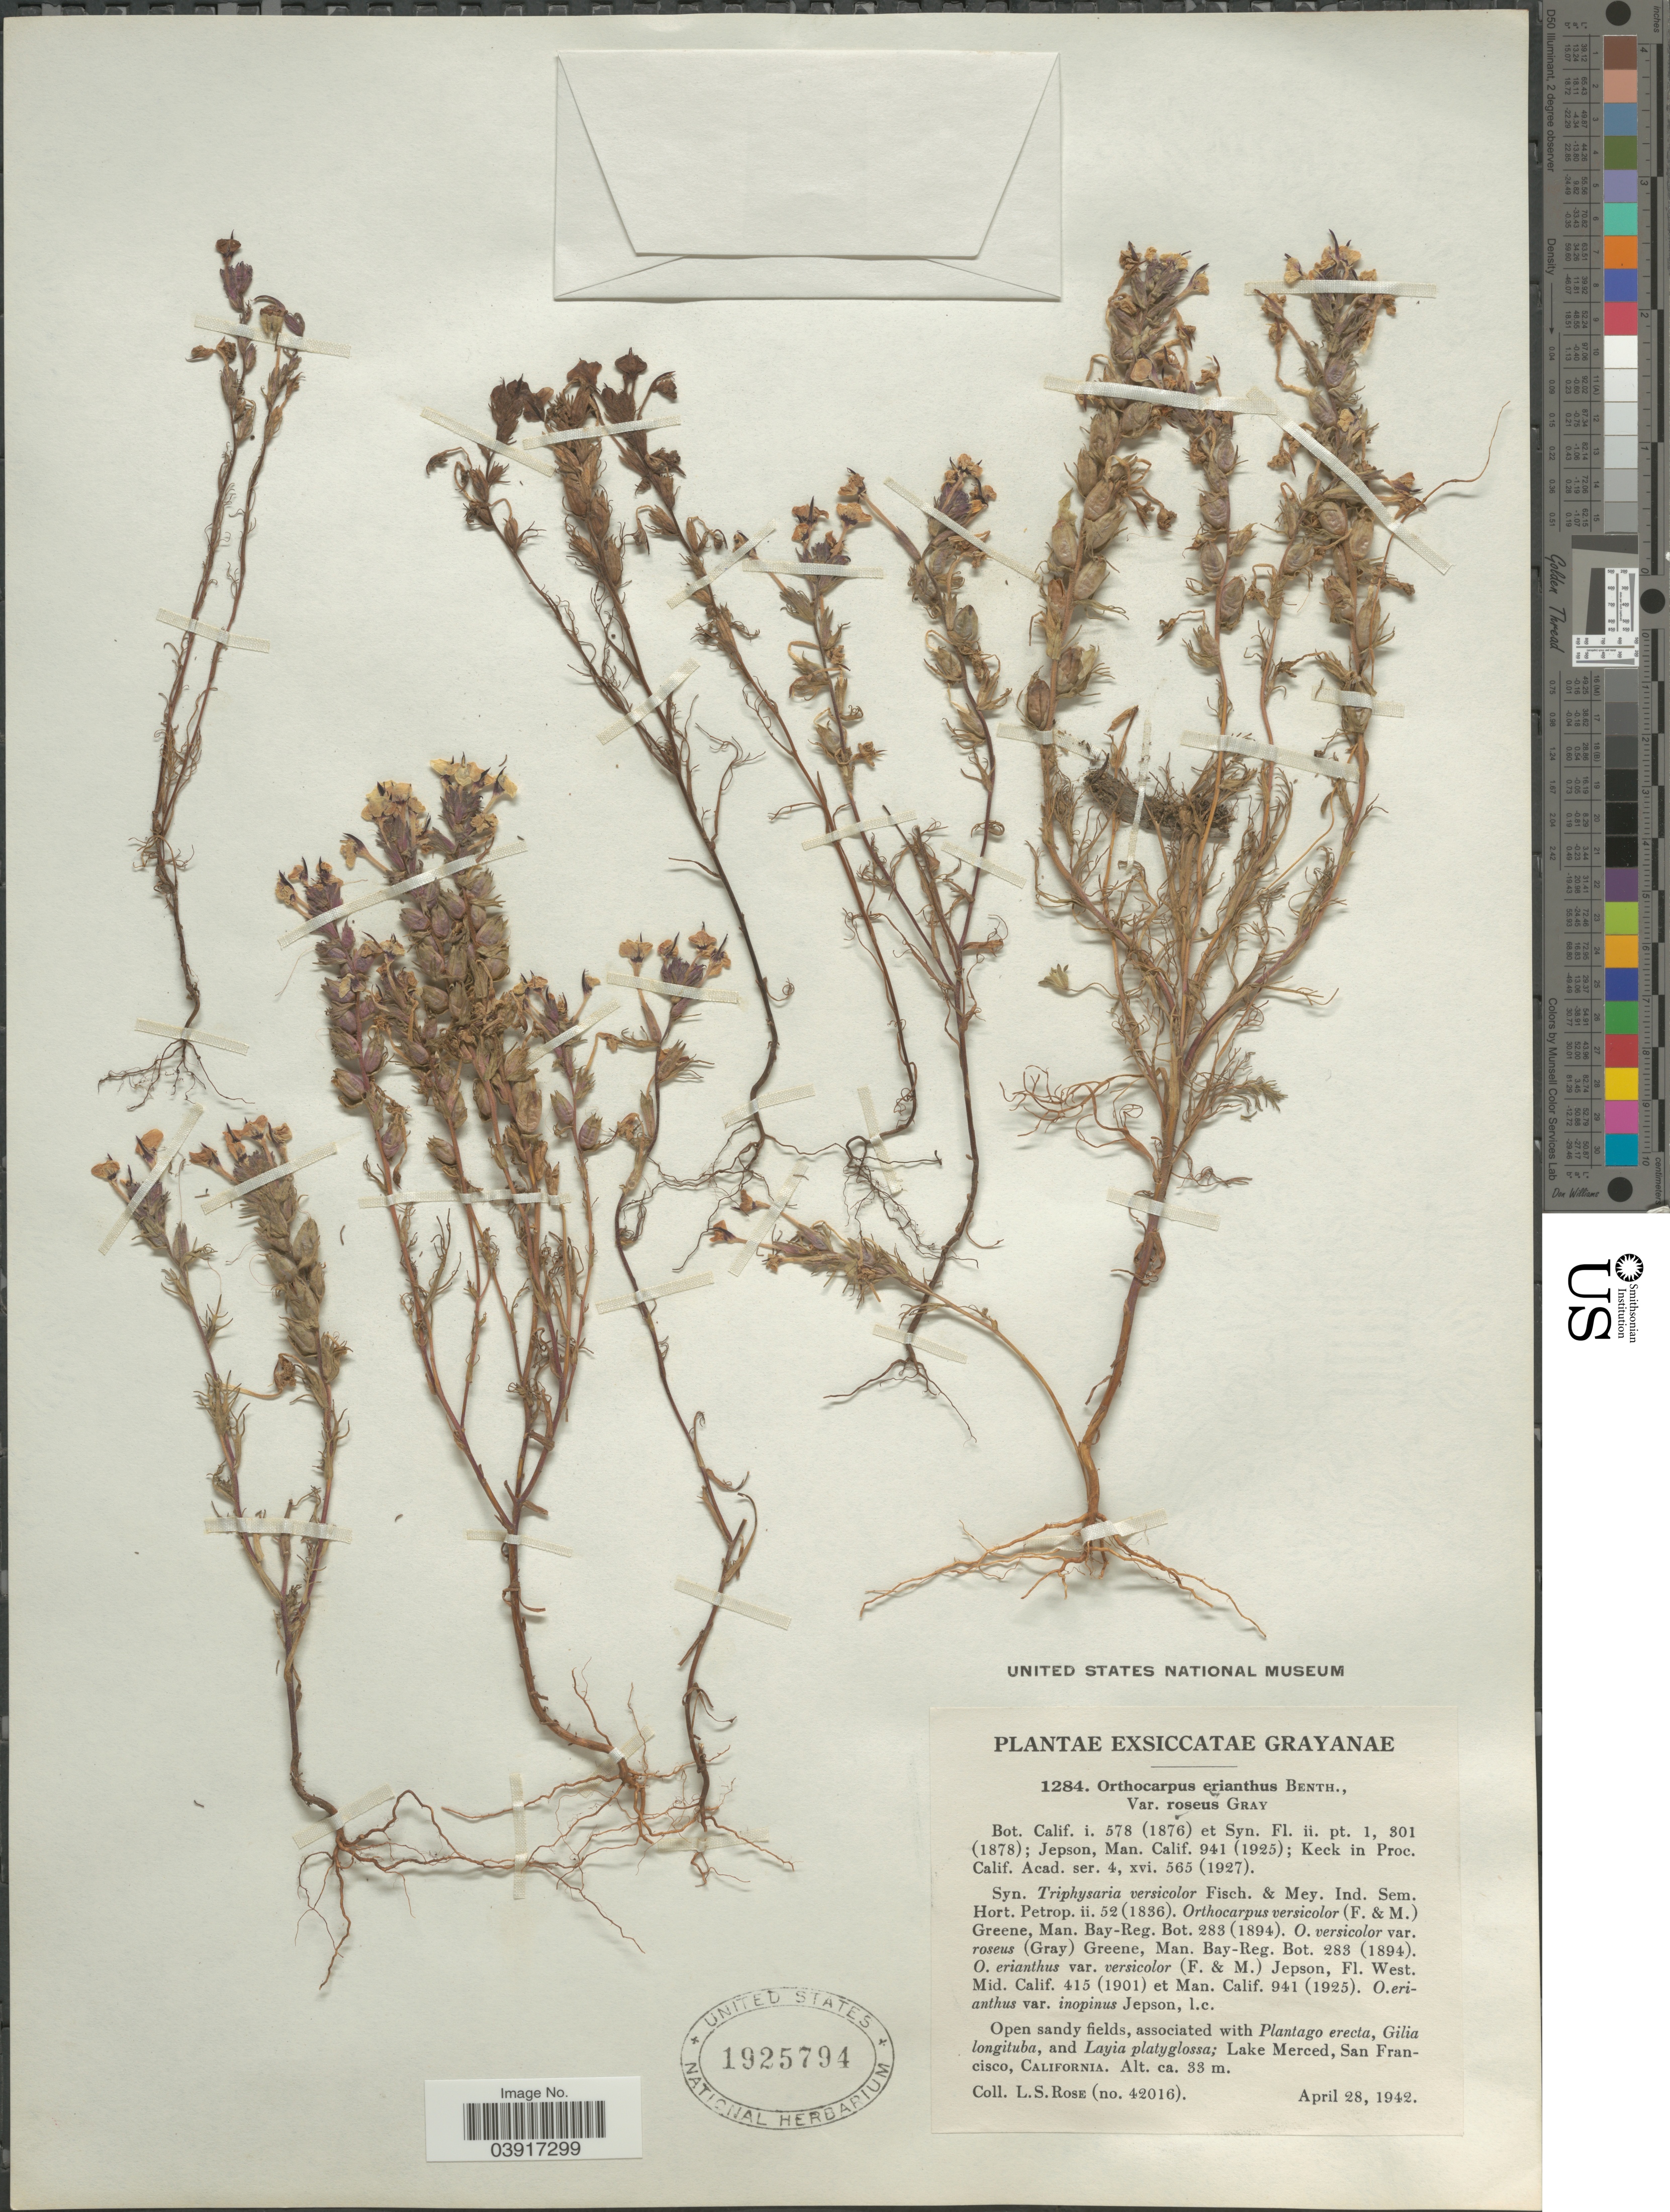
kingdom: Plantae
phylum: Tracheophyta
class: Magnoliopsida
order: Lamiales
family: Orobanchaceae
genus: Orthocarpus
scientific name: Orthocarpus erianthus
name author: Benth.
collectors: L. S. Rose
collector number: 42016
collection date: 1942-04-28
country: United States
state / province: California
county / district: San Francisco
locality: Lake Merced, San Francisco.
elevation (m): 33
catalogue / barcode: US 1925794